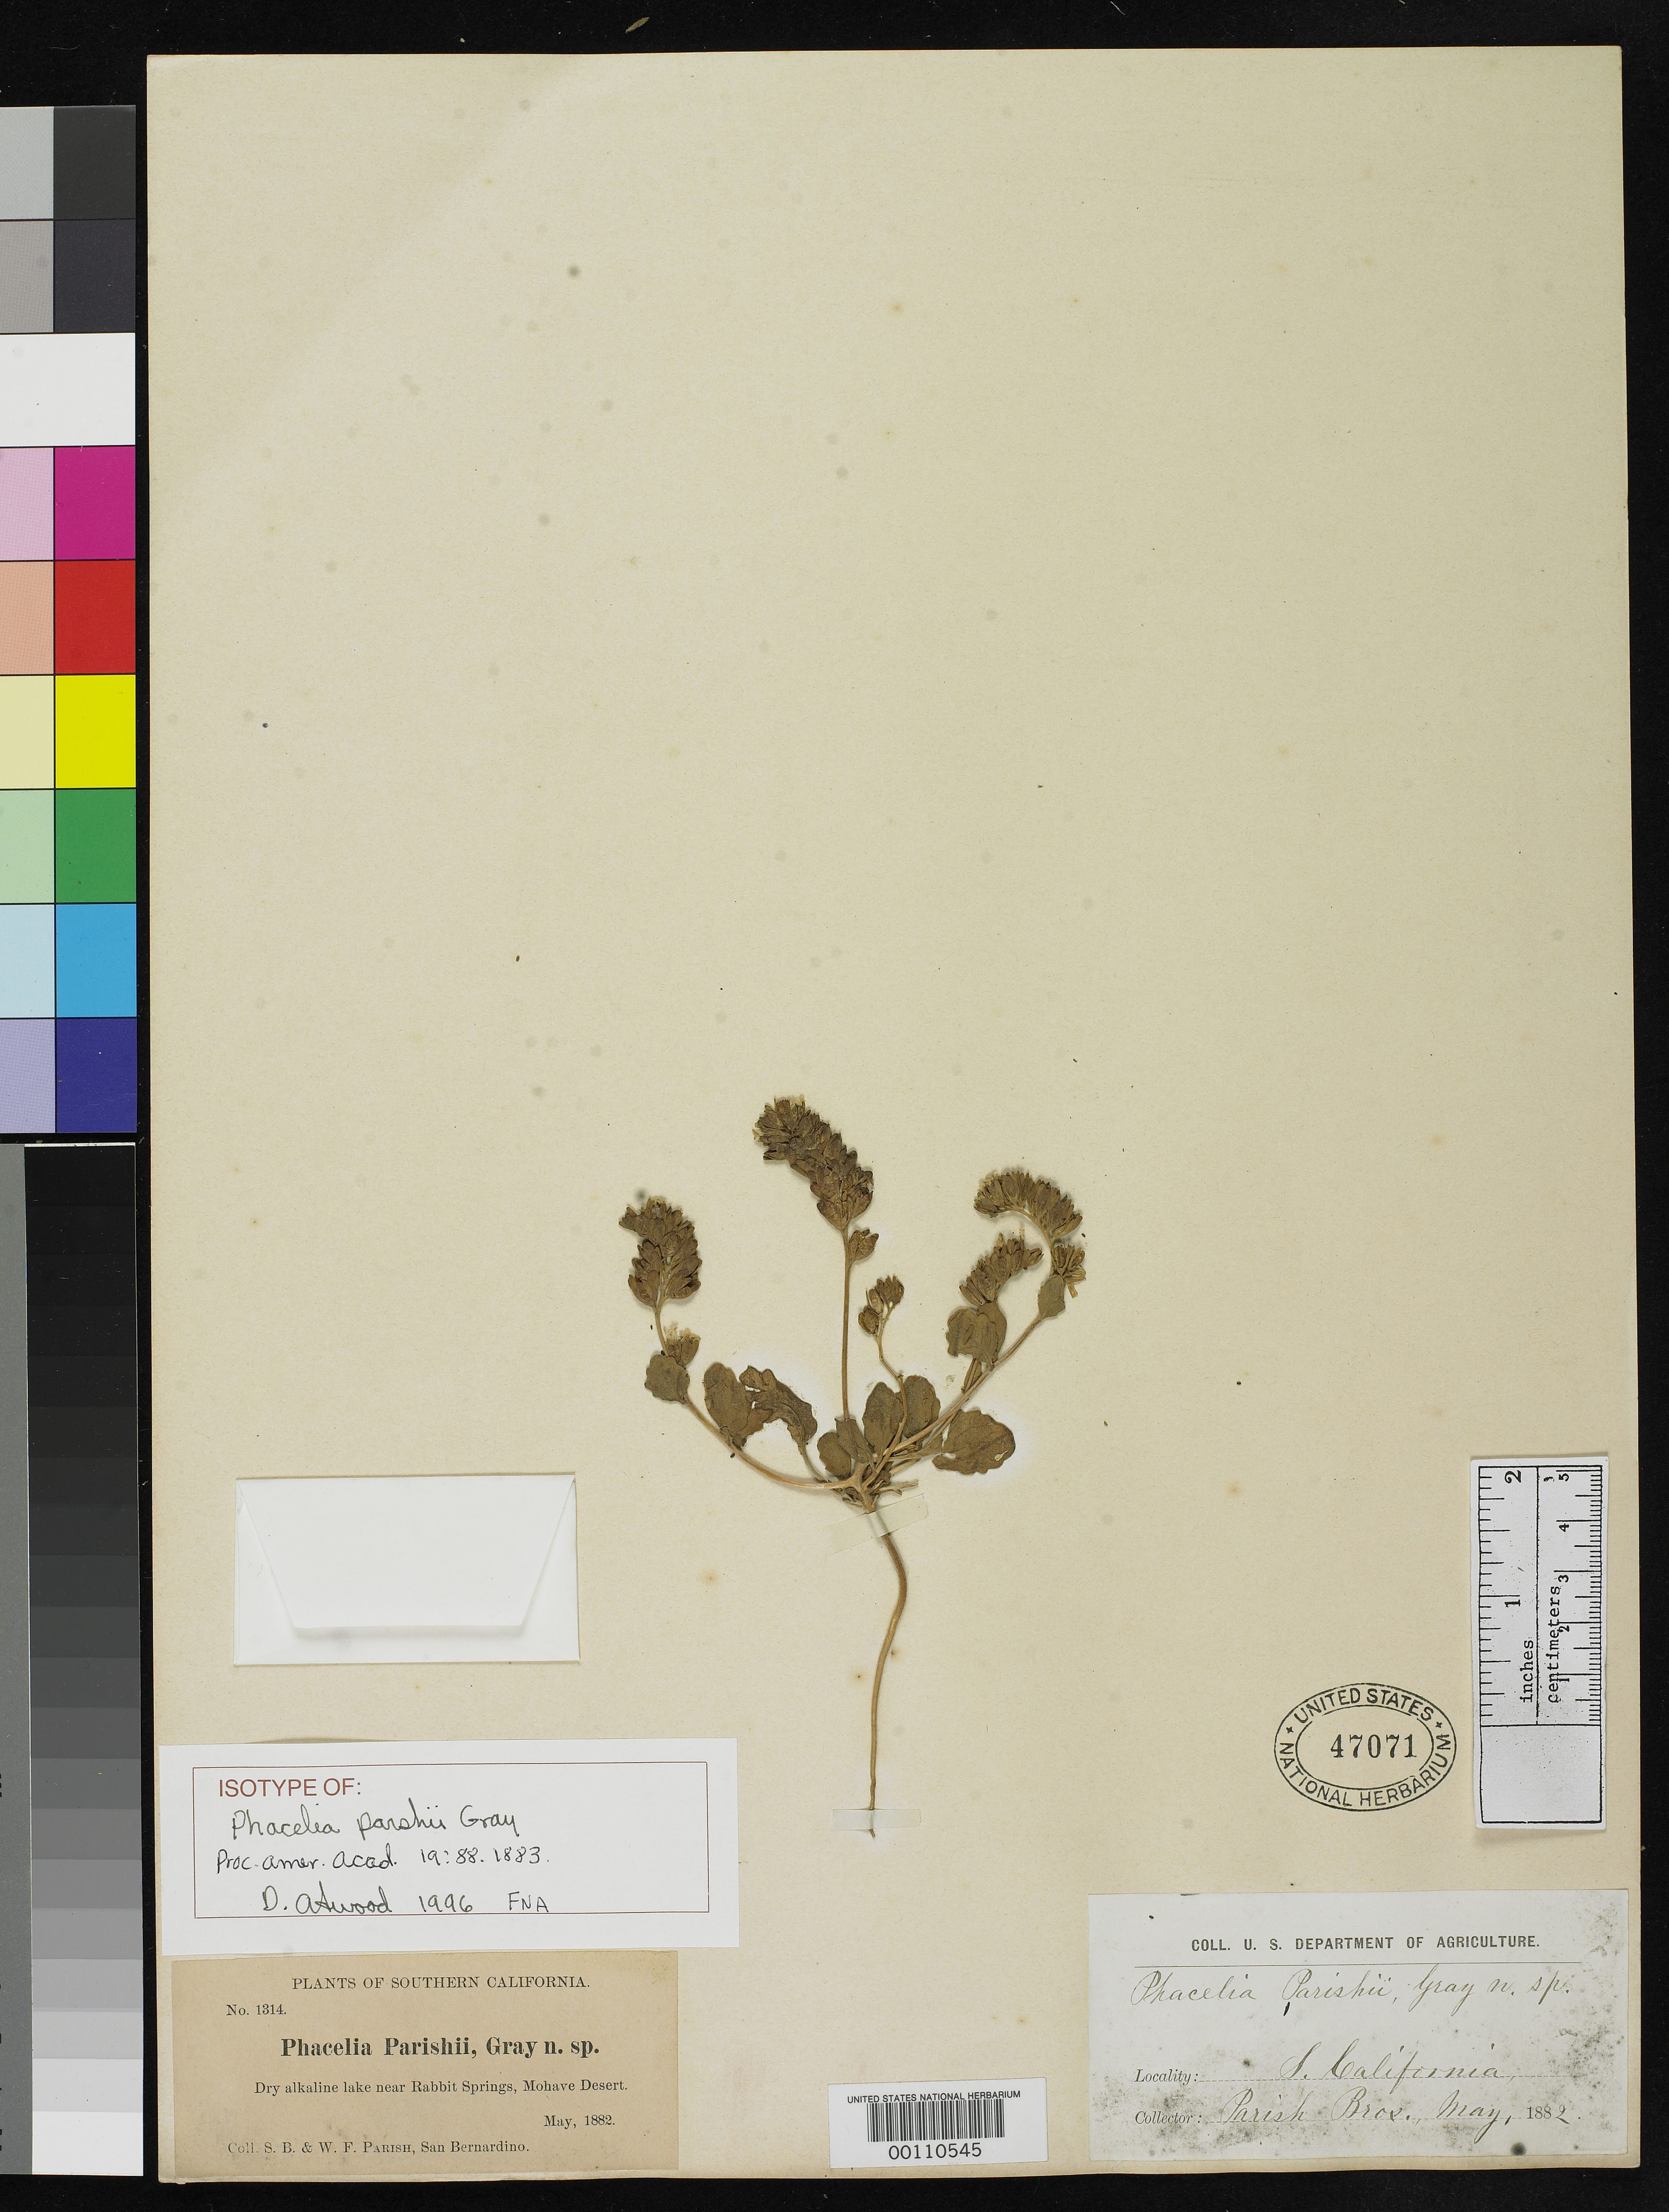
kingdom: Plantae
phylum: Tracheophyta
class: Magnoliopsida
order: Boraginales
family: Hydrophyllaceae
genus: Phacelia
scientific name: Phacelia parishii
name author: A. Gray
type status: Isotype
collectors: S. B. Parish & W. F. Parish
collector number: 1314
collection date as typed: May 1882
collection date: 1882-05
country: United States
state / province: California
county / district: Kern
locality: Lake near Rabbit Springs, Mohave Desert.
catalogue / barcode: US 47071